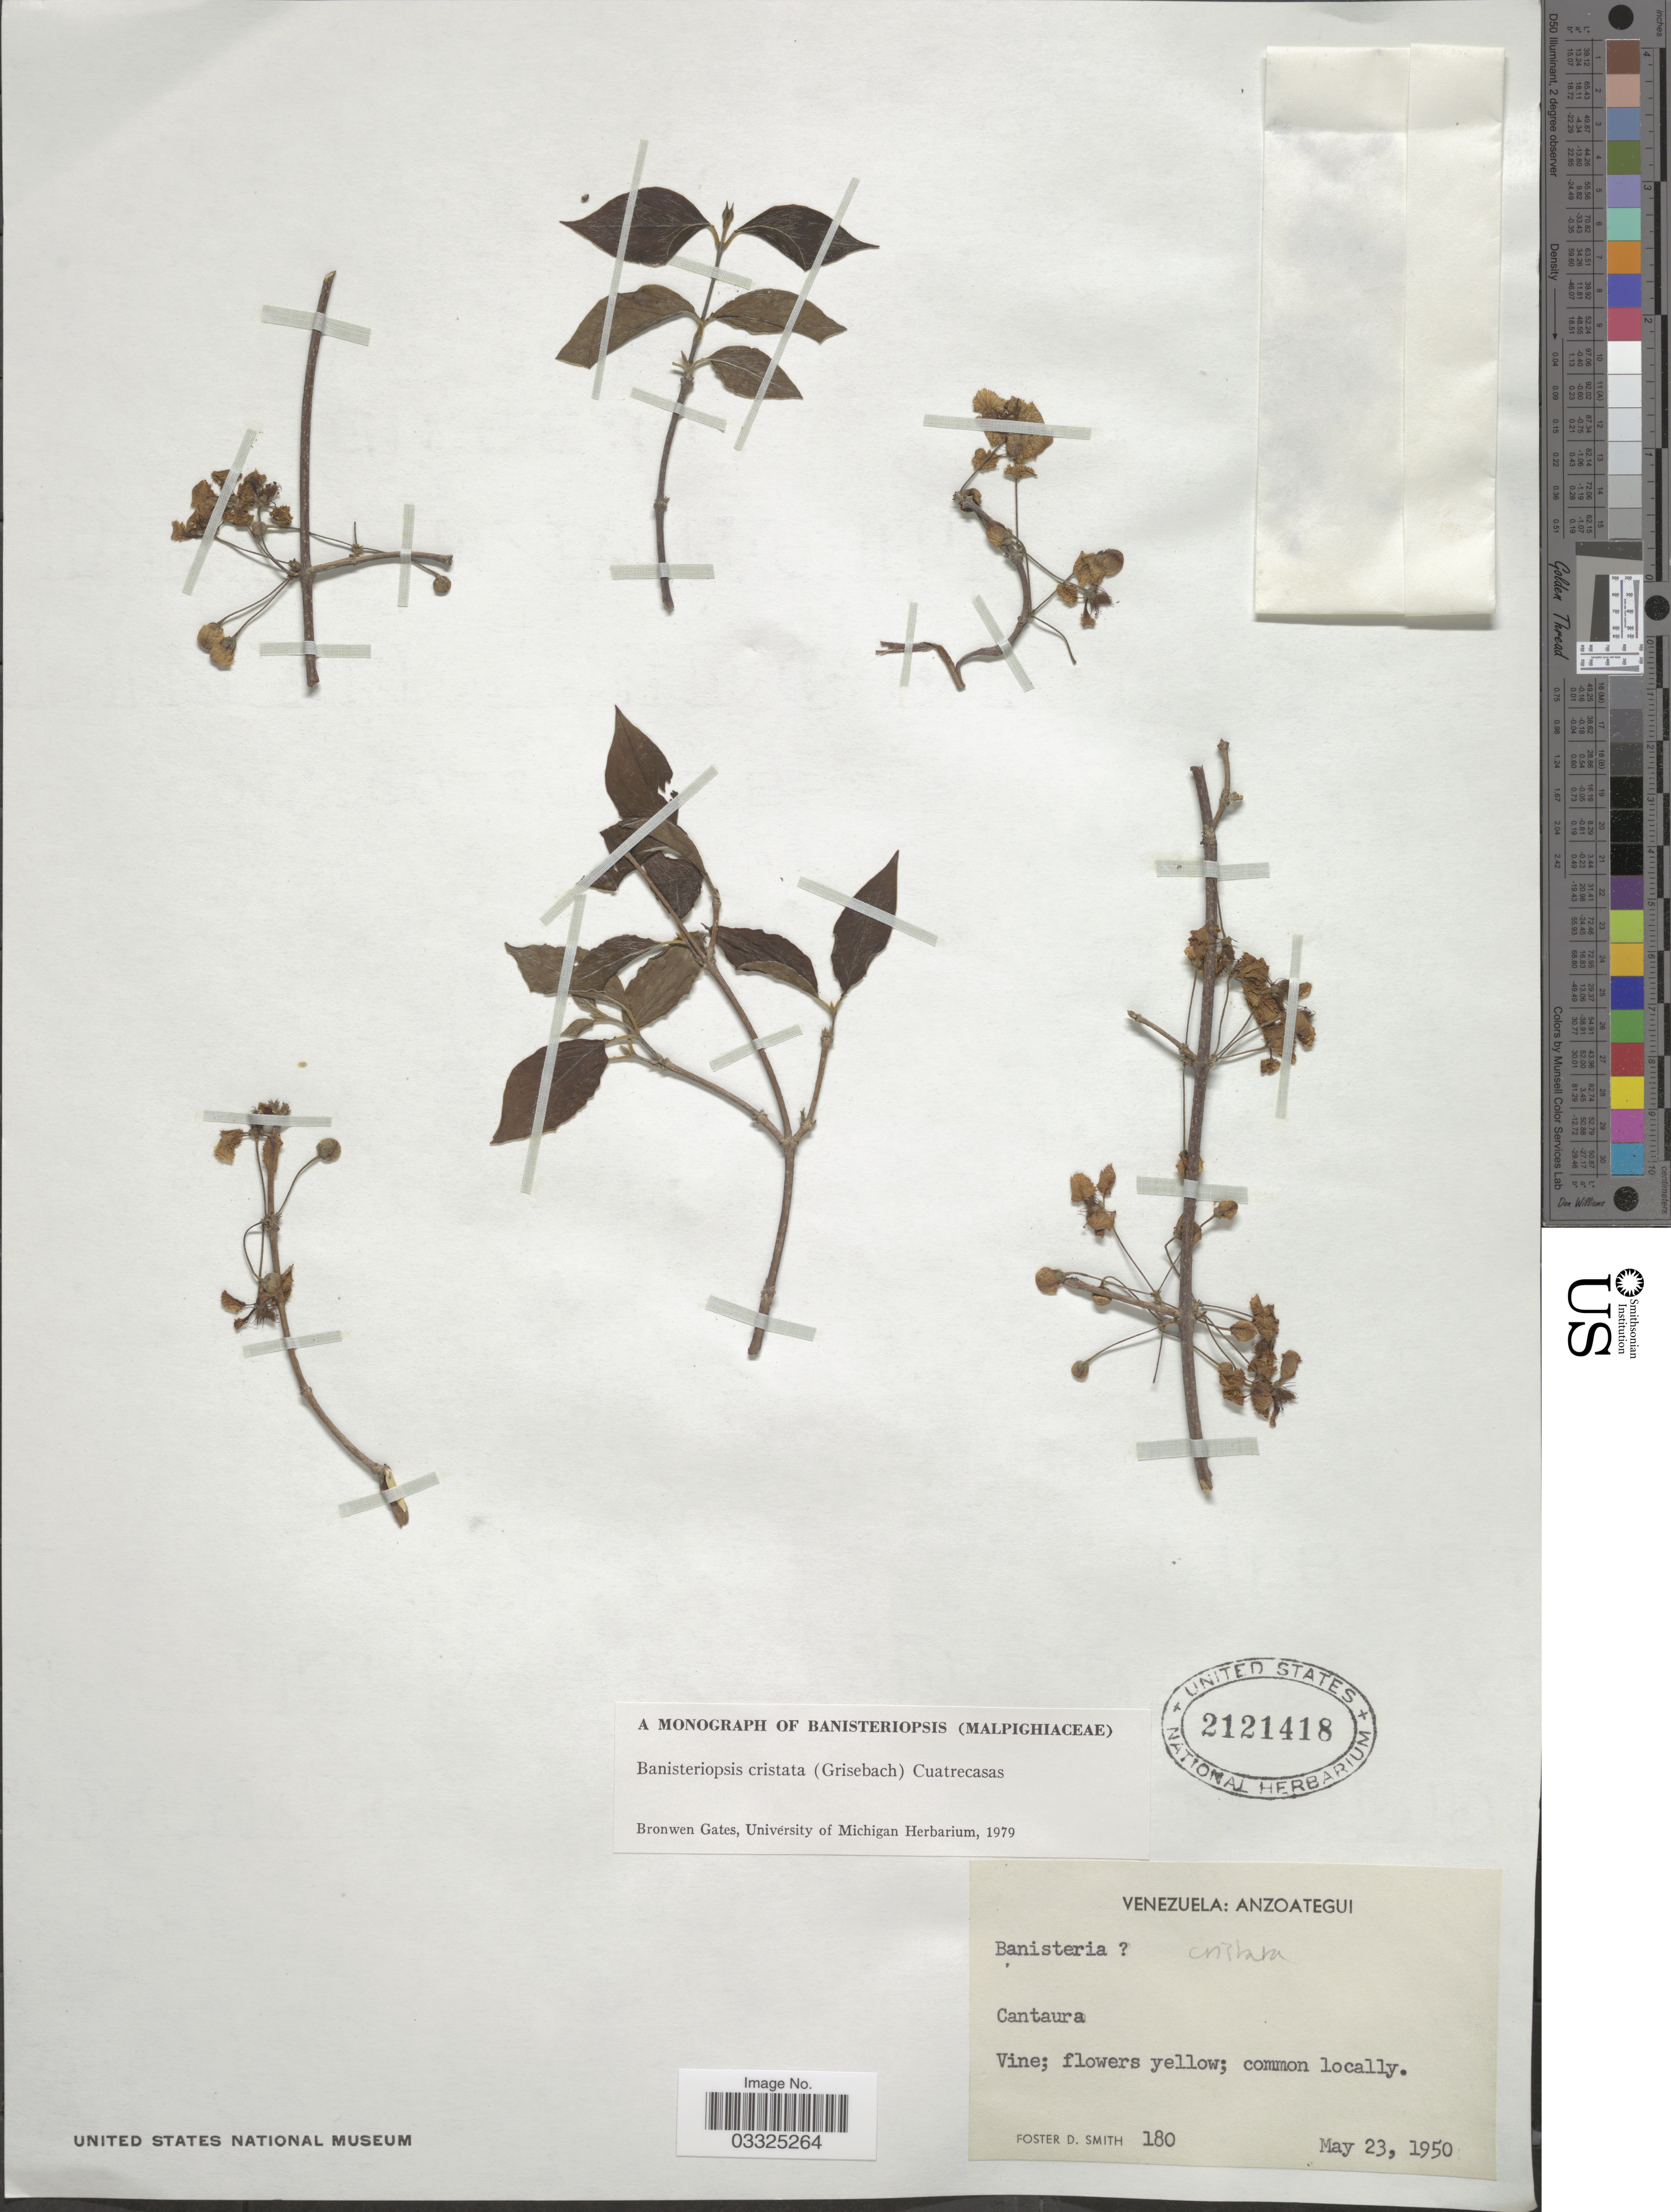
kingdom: Plantae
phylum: Tracheophyta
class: Magnoliopsida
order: Malpighiales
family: Malpighiaceae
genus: Banisteriopsis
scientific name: Banisteriopsis cristata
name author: (Griseb.) Cuatrec.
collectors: F. Smith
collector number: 180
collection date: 1950-05-23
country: Venezuela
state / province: Anzoategui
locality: Cantaura.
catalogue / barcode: US 2121418